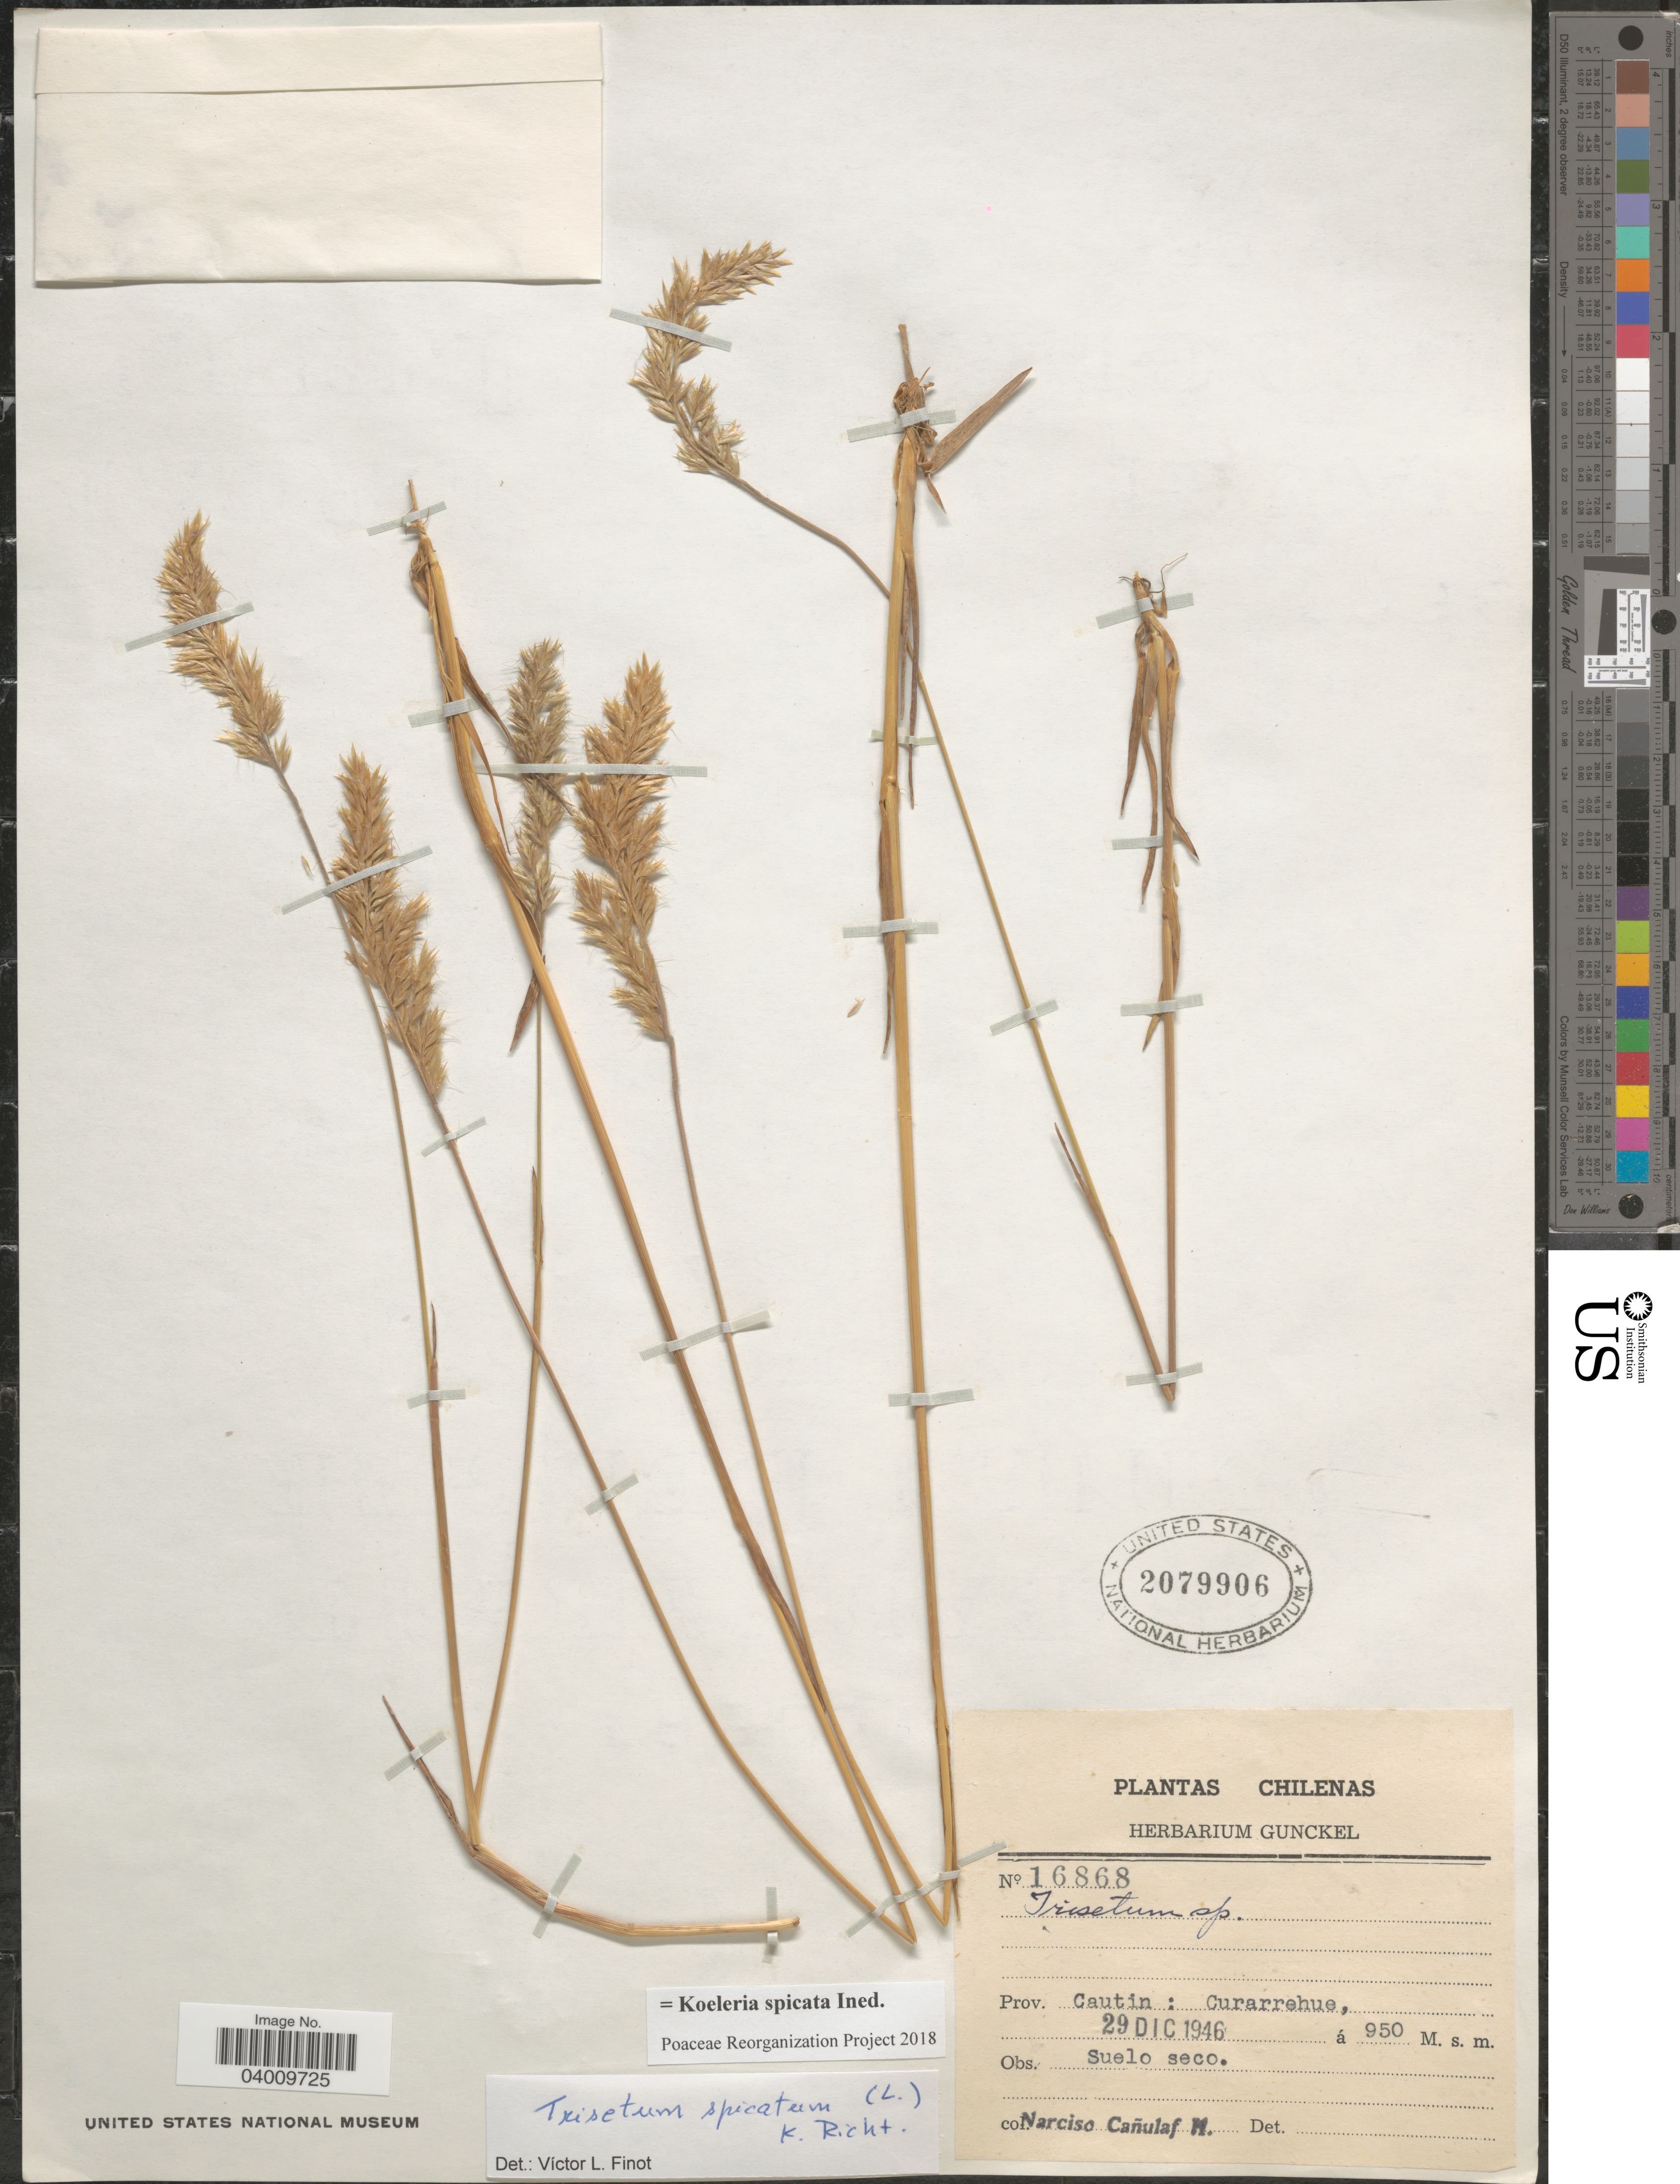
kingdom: Plantae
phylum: Tracheophyta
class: Liliopsida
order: Poales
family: Poaceae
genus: Koeleria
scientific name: Koeleria spicata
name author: (L.) Barberá et al.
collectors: N. Canulaf H.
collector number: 16868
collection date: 1946-12-29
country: Chile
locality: Prov. Cautin : Curarrehue.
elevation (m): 950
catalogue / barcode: US 2079906